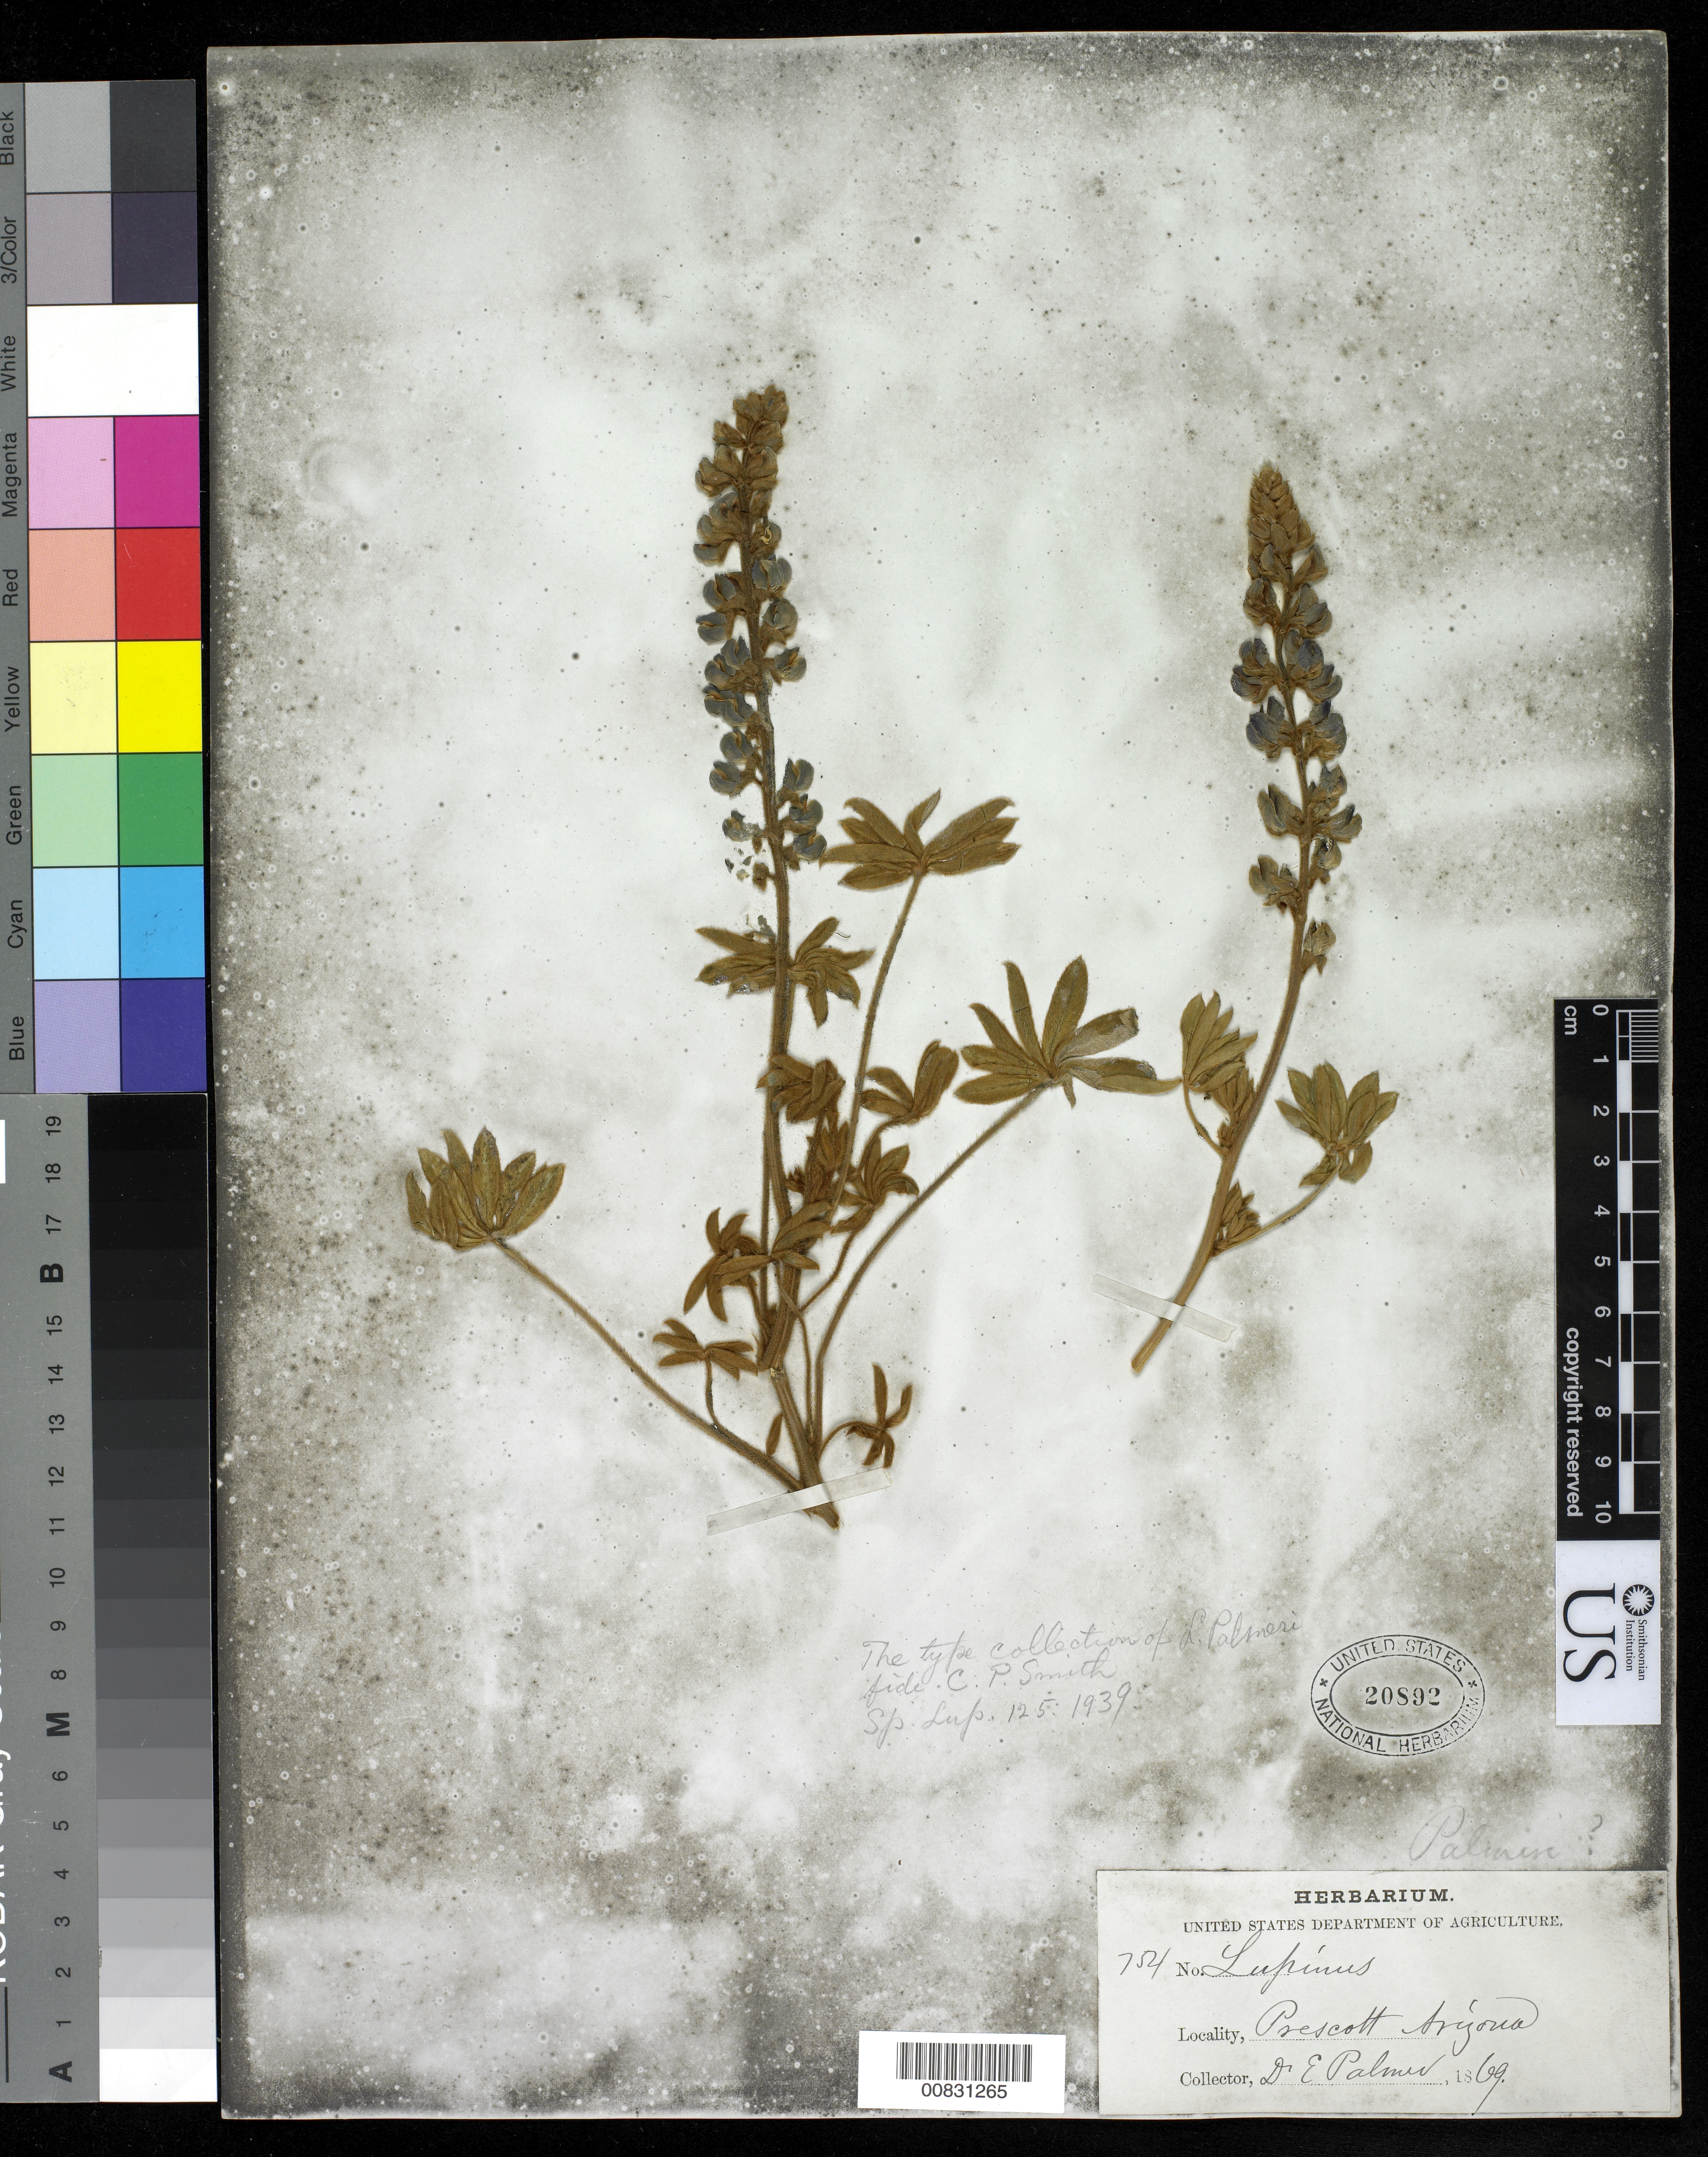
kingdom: Plantae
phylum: Tracheophyta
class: Magnoliopsida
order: Fabales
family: Fabaceae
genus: Lupinus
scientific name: Lupinus palmeri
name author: S. Watson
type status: Type Collection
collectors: E. Palmer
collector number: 754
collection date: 1869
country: United States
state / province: Arizona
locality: Prescott, Arizona. [Protologue: "San Francisco Mts., Arizona"]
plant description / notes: Current name as cited by Barneby in Intermountain Fl. 3B: 246 (1989).; Specimen in unknown hand, "The type collection of L. palmeri fide C.P. Smith Sp. Lup. 125: 1939". Type is Palmer 754 as cited by Kearney & Peebles (Arizona Fl.) and Barneby (Intermountain Fl.).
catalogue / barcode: US 20892